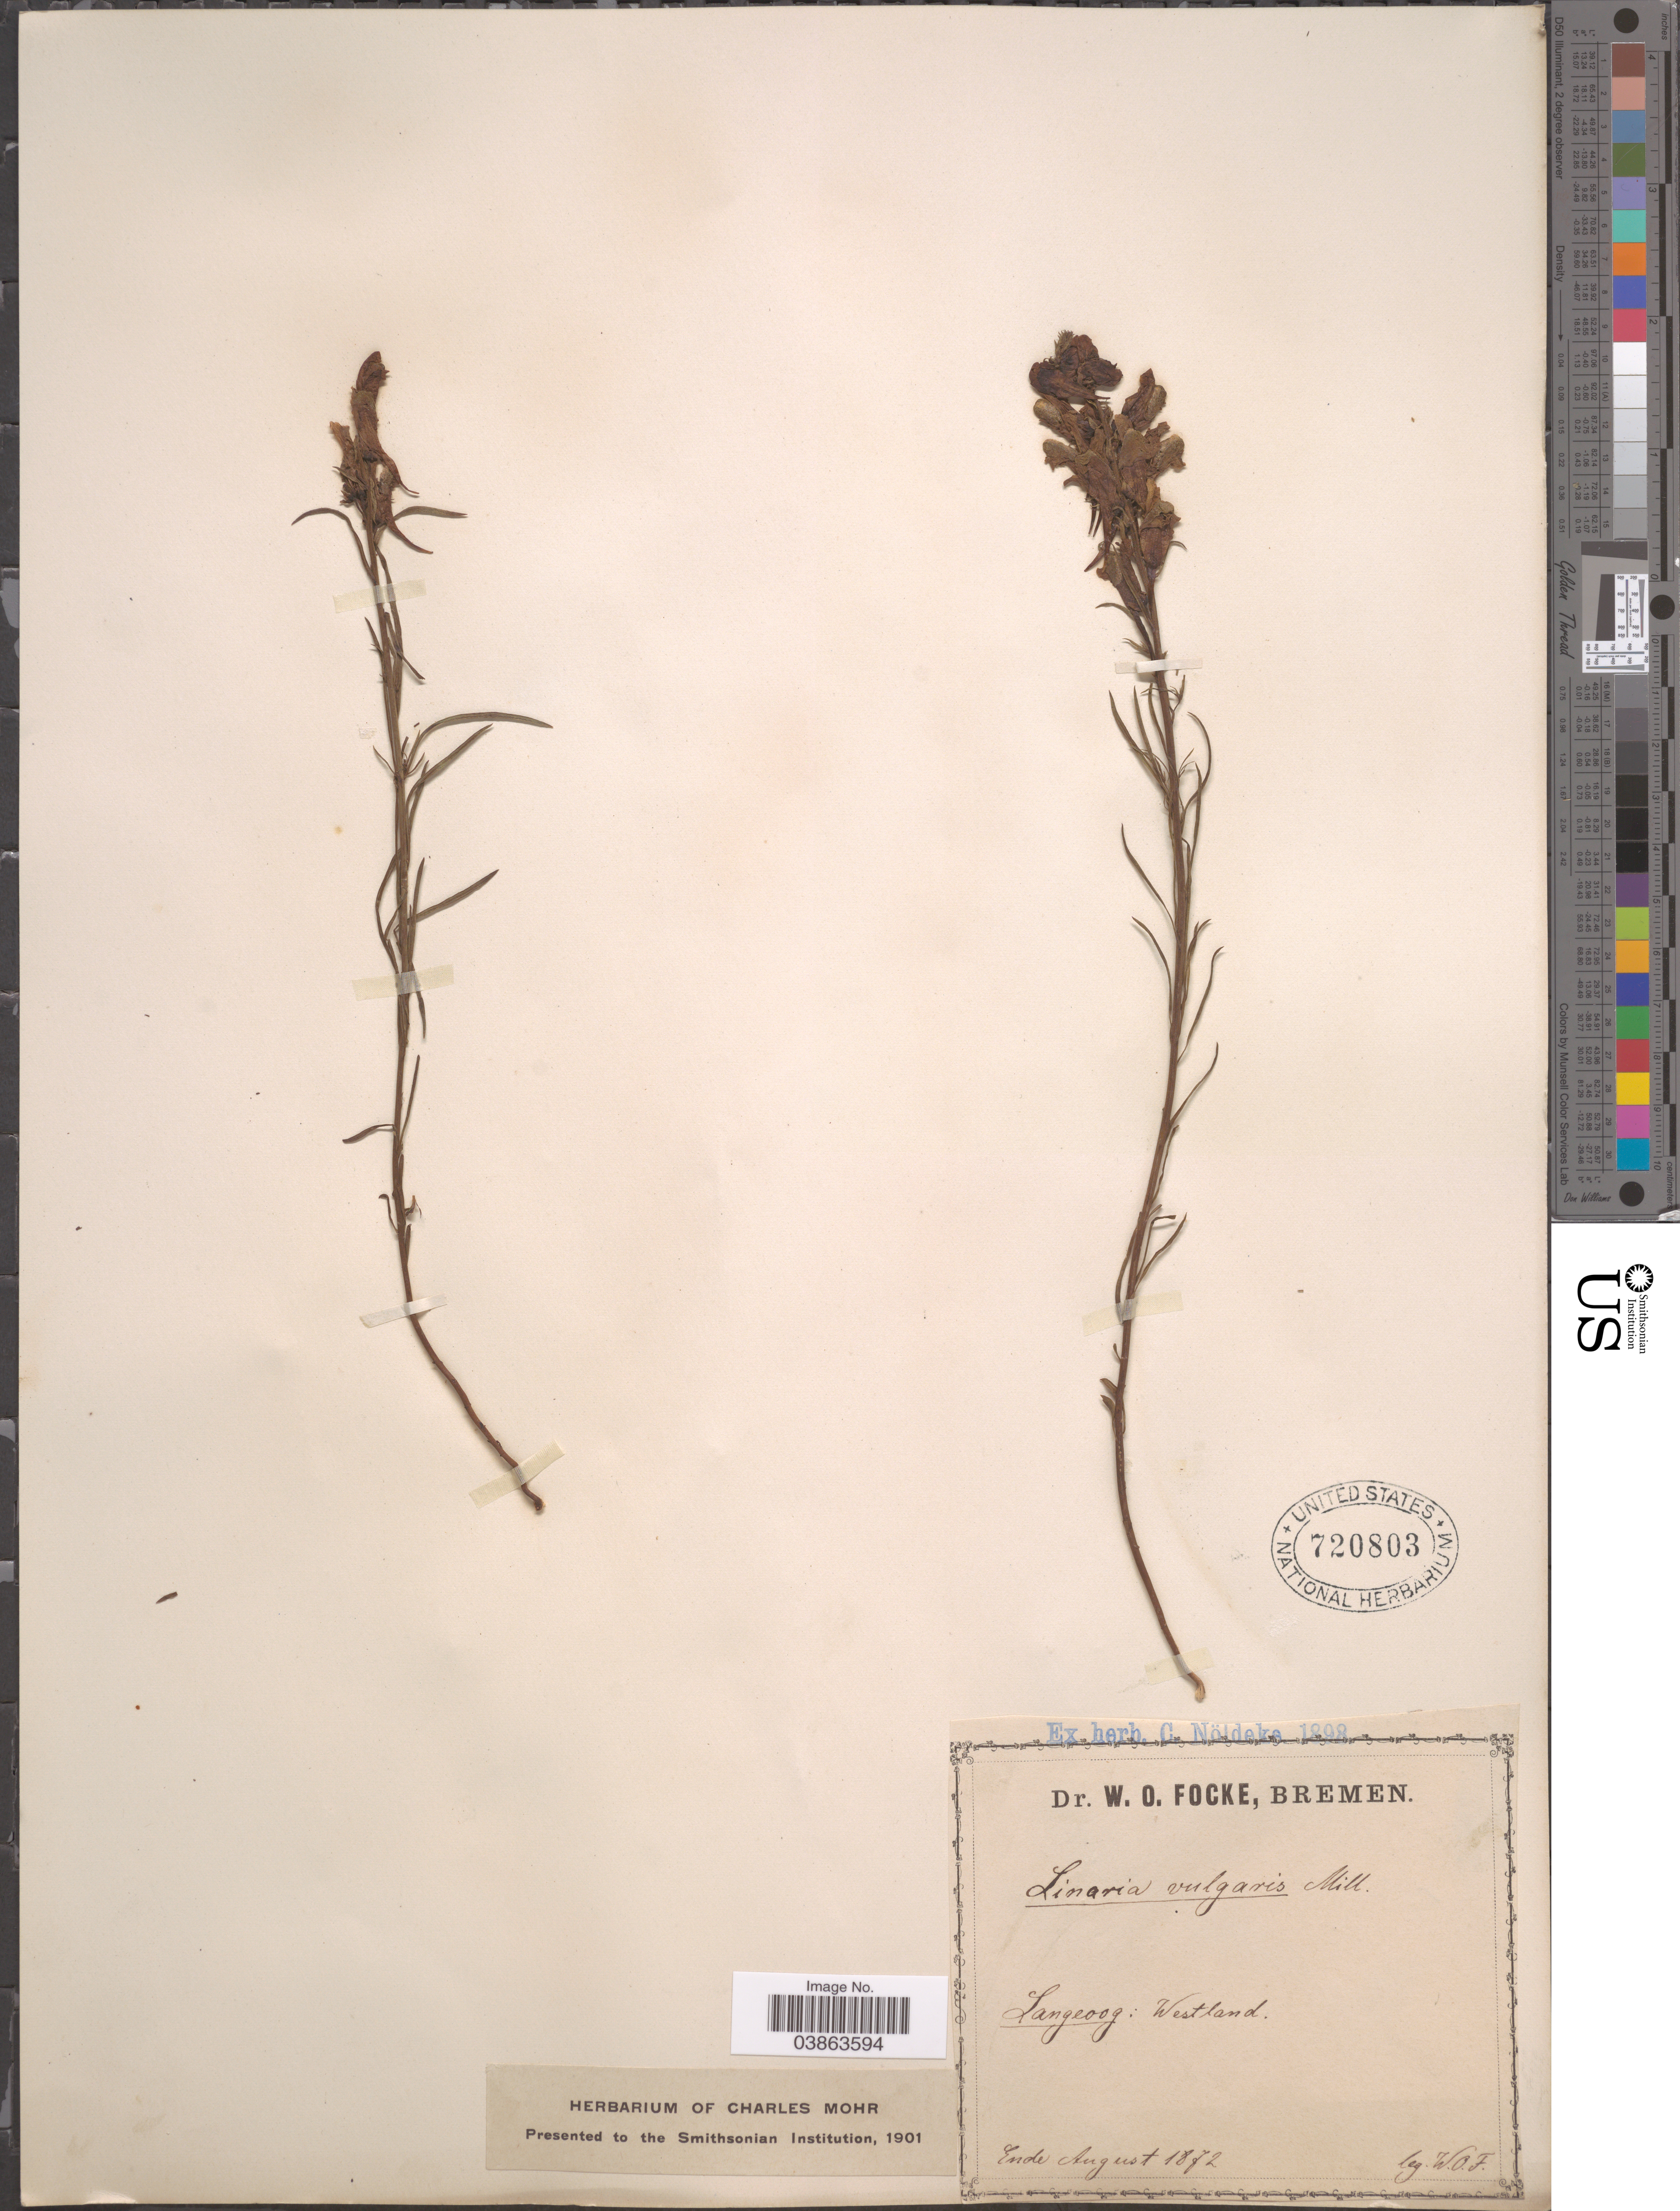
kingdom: Plantae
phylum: Tracheophyta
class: Magnoliopsida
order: Lamiales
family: Plantaginaceae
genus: Linaria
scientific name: Linaria vulgaris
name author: Mill.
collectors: W. O. Focke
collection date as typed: Ende August 1872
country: Germany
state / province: Bremen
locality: Langeoog: Westland.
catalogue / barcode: US 720803